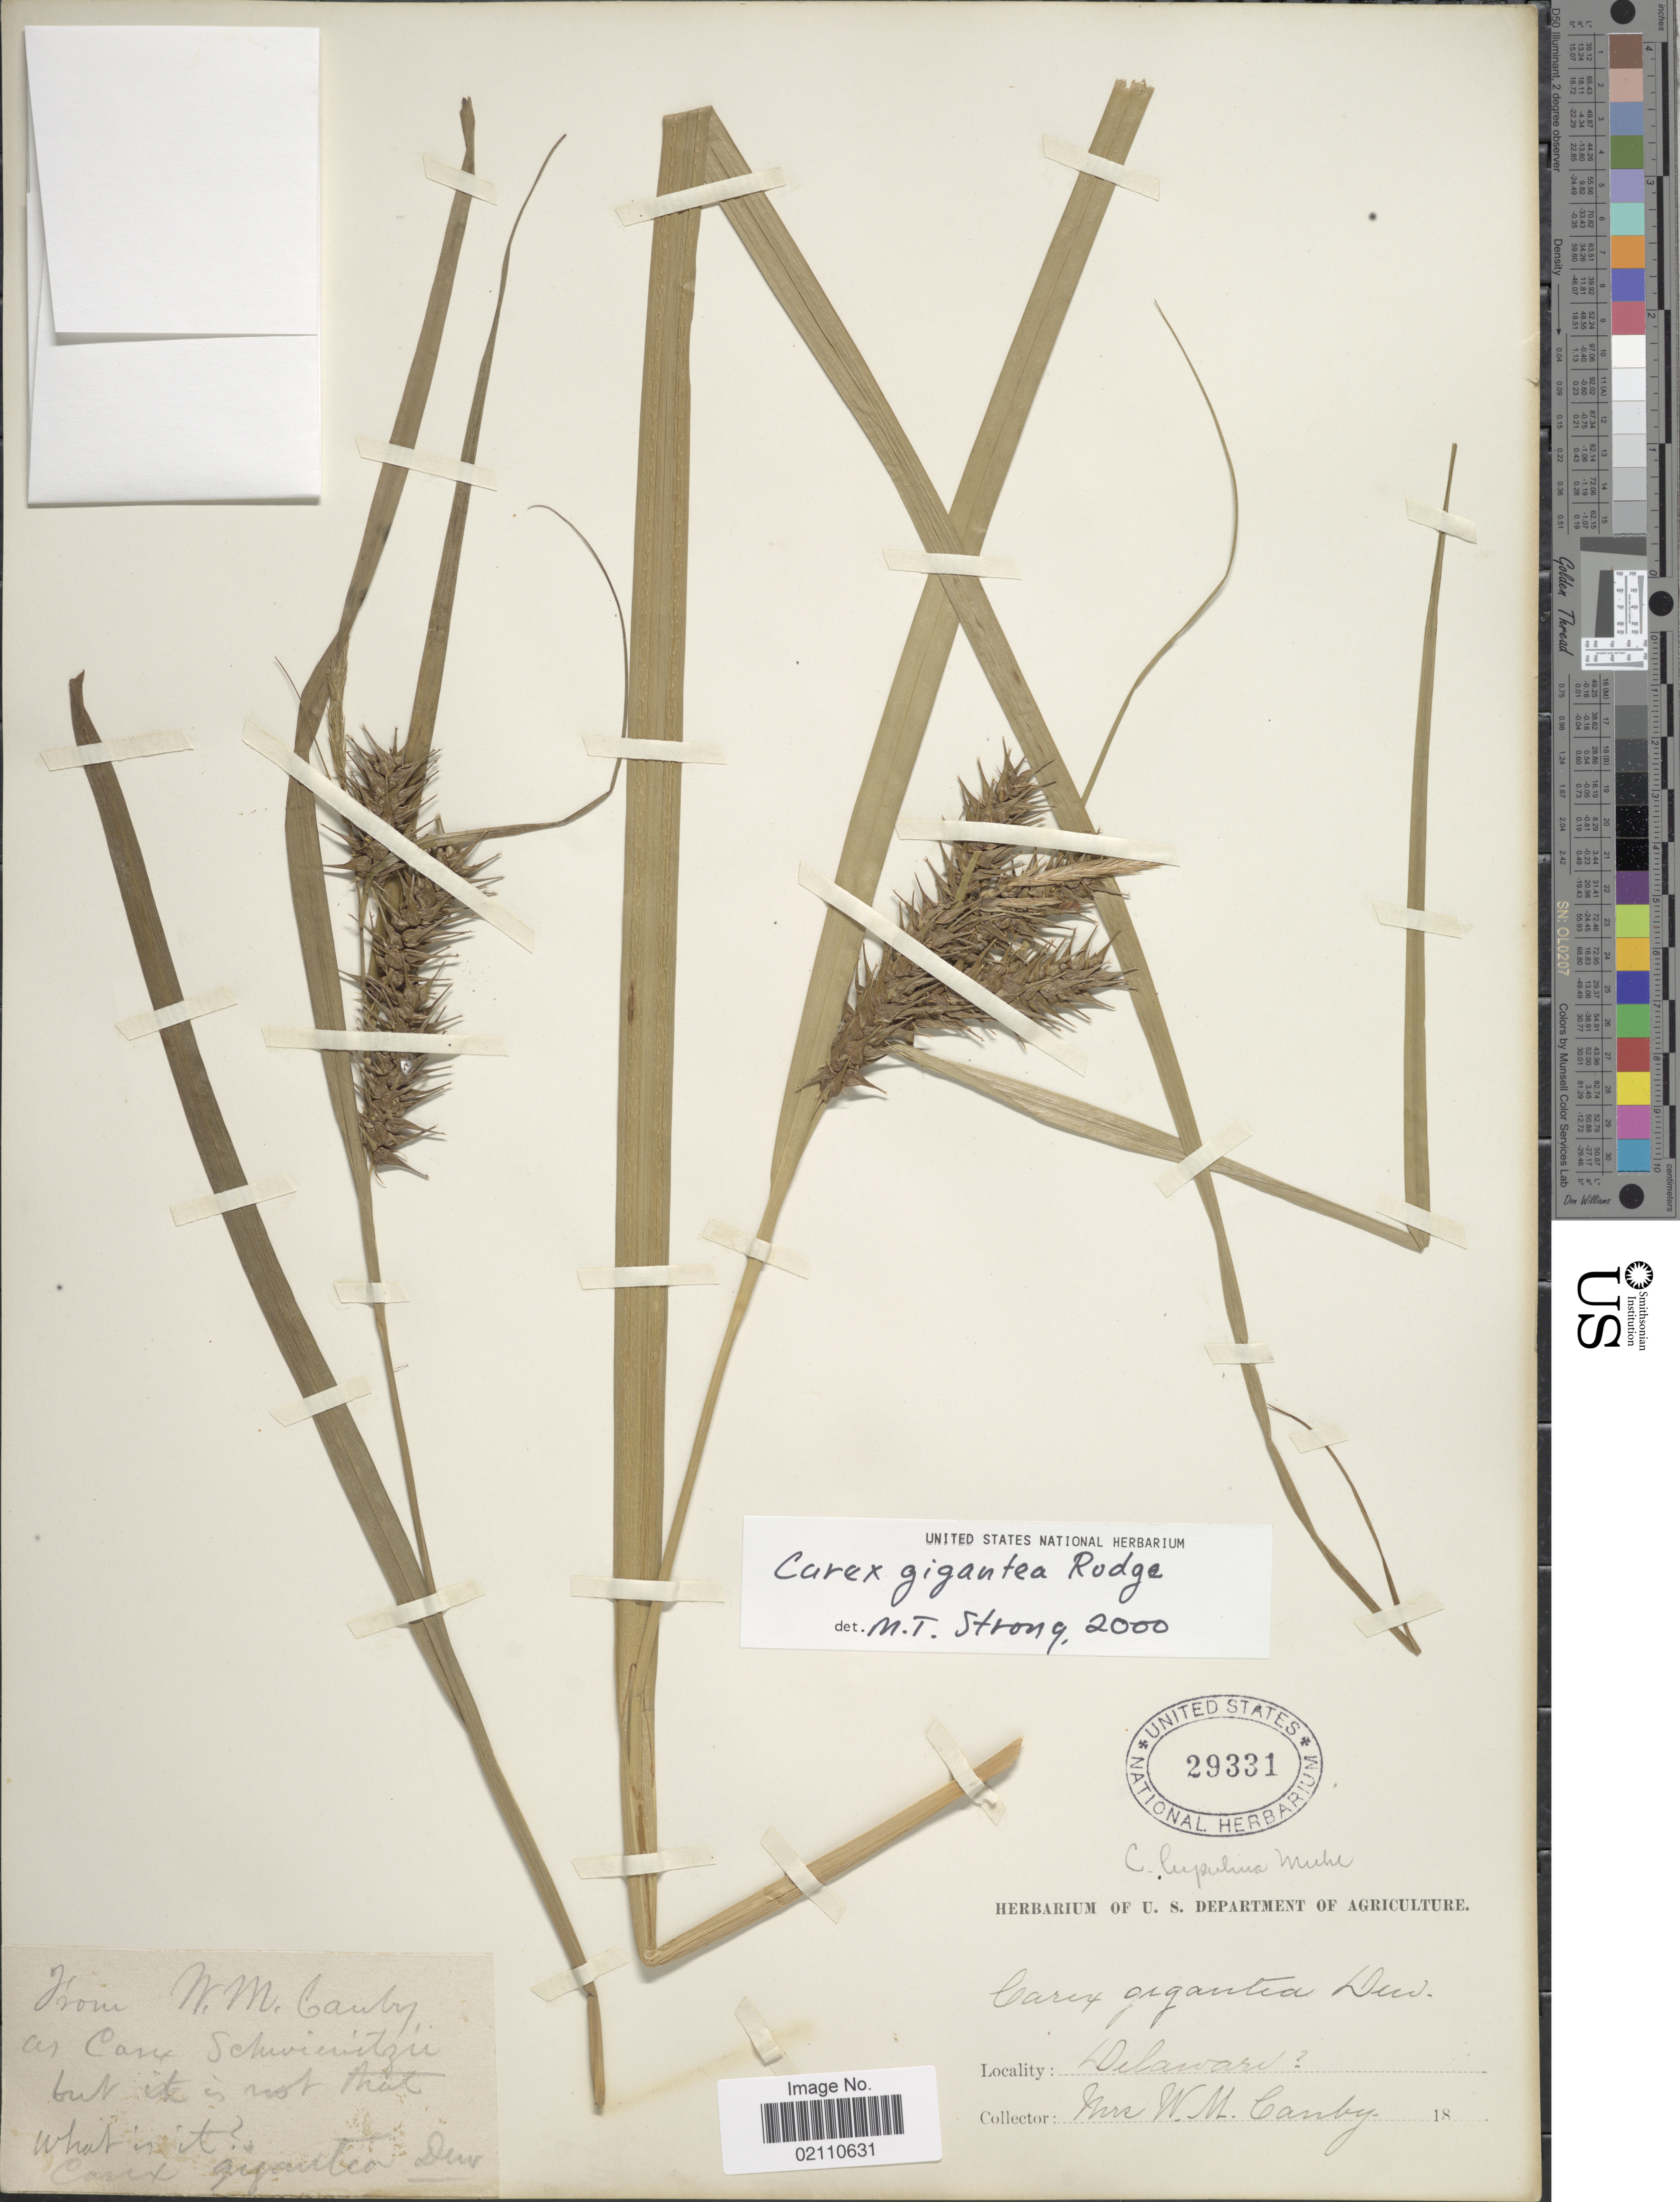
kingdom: Plantae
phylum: Tracheophyta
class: Liliopsida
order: Poales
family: Cyperaceae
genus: Carex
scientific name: Carex gigantea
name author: Rudge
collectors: W. Canby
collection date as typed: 18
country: United States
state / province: Delaware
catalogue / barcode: US 29331